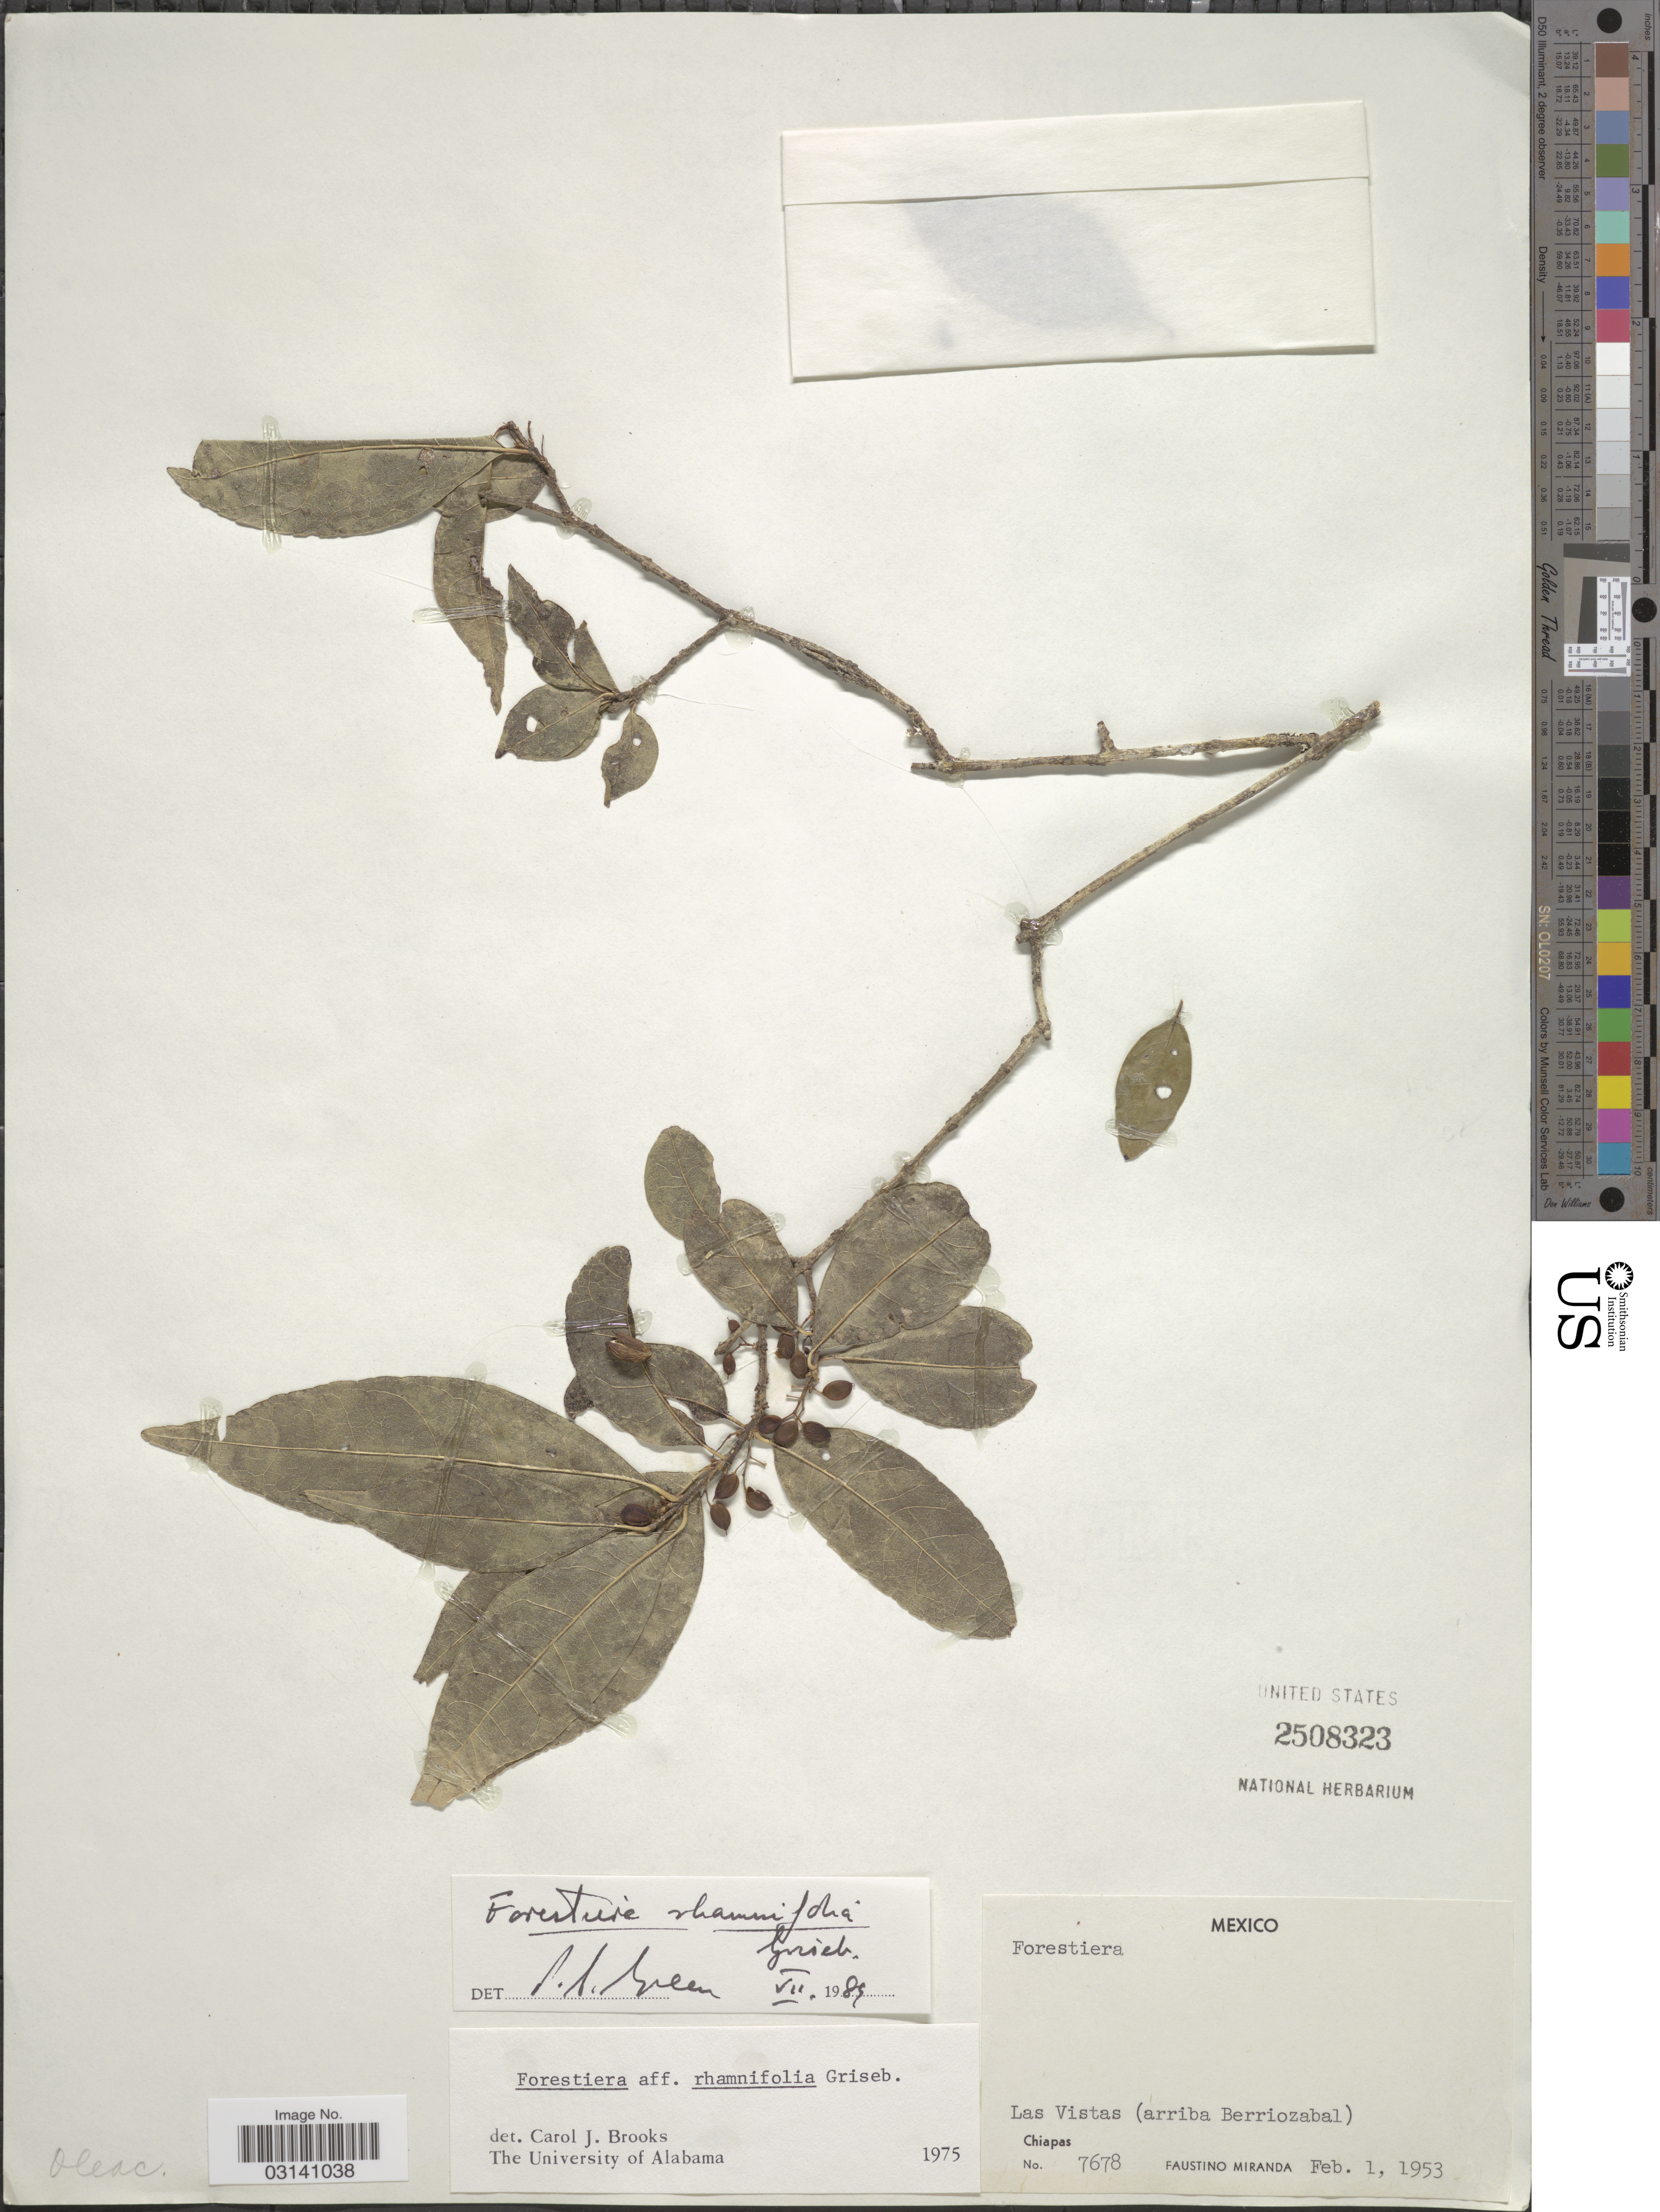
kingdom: Plantae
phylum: Tracheophyta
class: Magnoliopsida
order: Lamiales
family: Oleaceae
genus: Forestiera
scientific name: Forestiera rhamnifolia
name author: Griseb.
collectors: F. Miranda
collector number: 7678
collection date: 1953-02-01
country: Mexico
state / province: Chiapas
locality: Las Vistas (arriba Berriozabal).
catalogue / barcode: US 2508323